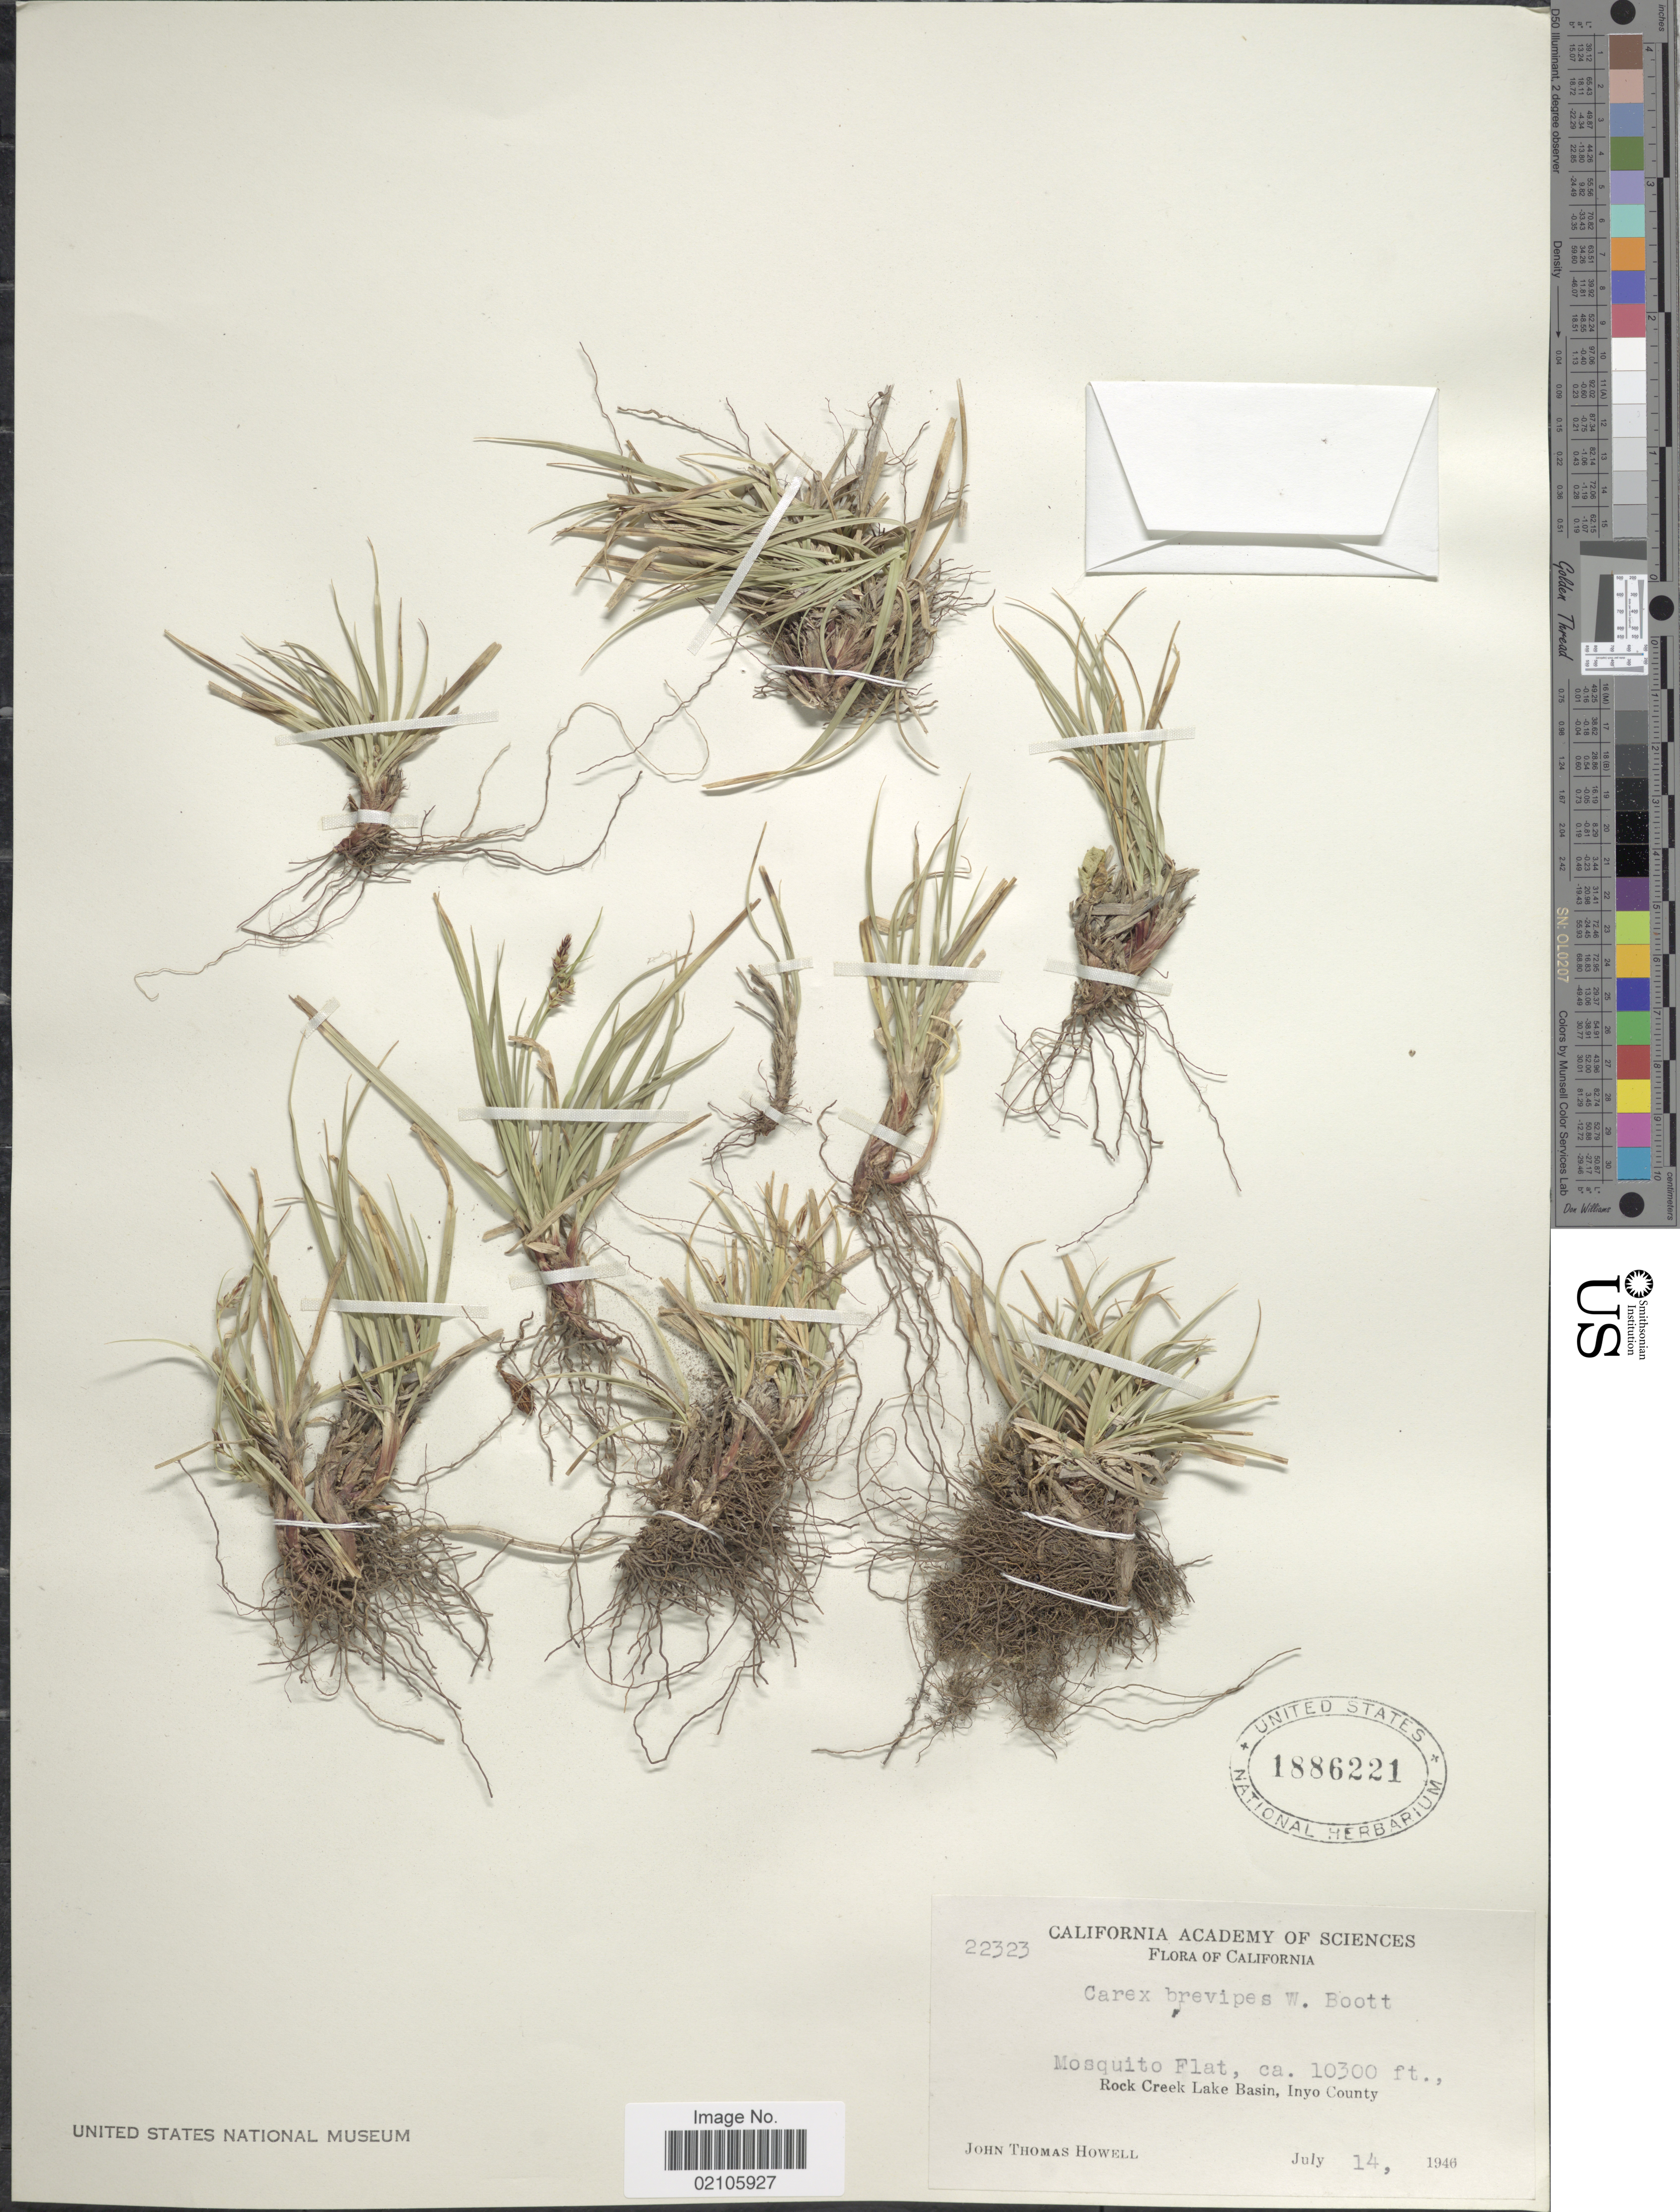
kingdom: Plantae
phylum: Tracheophyta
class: Liliopsida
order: Poales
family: Cyperaceae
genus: Carex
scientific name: Carex rossii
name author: Boott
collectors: J. T. Howell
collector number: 22323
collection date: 1946-07-14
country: United States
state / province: California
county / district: Inyo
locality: Mosquito Flat, Rock creek Lake Basin, Inyo County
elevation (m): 3139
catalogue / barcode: US 1886221